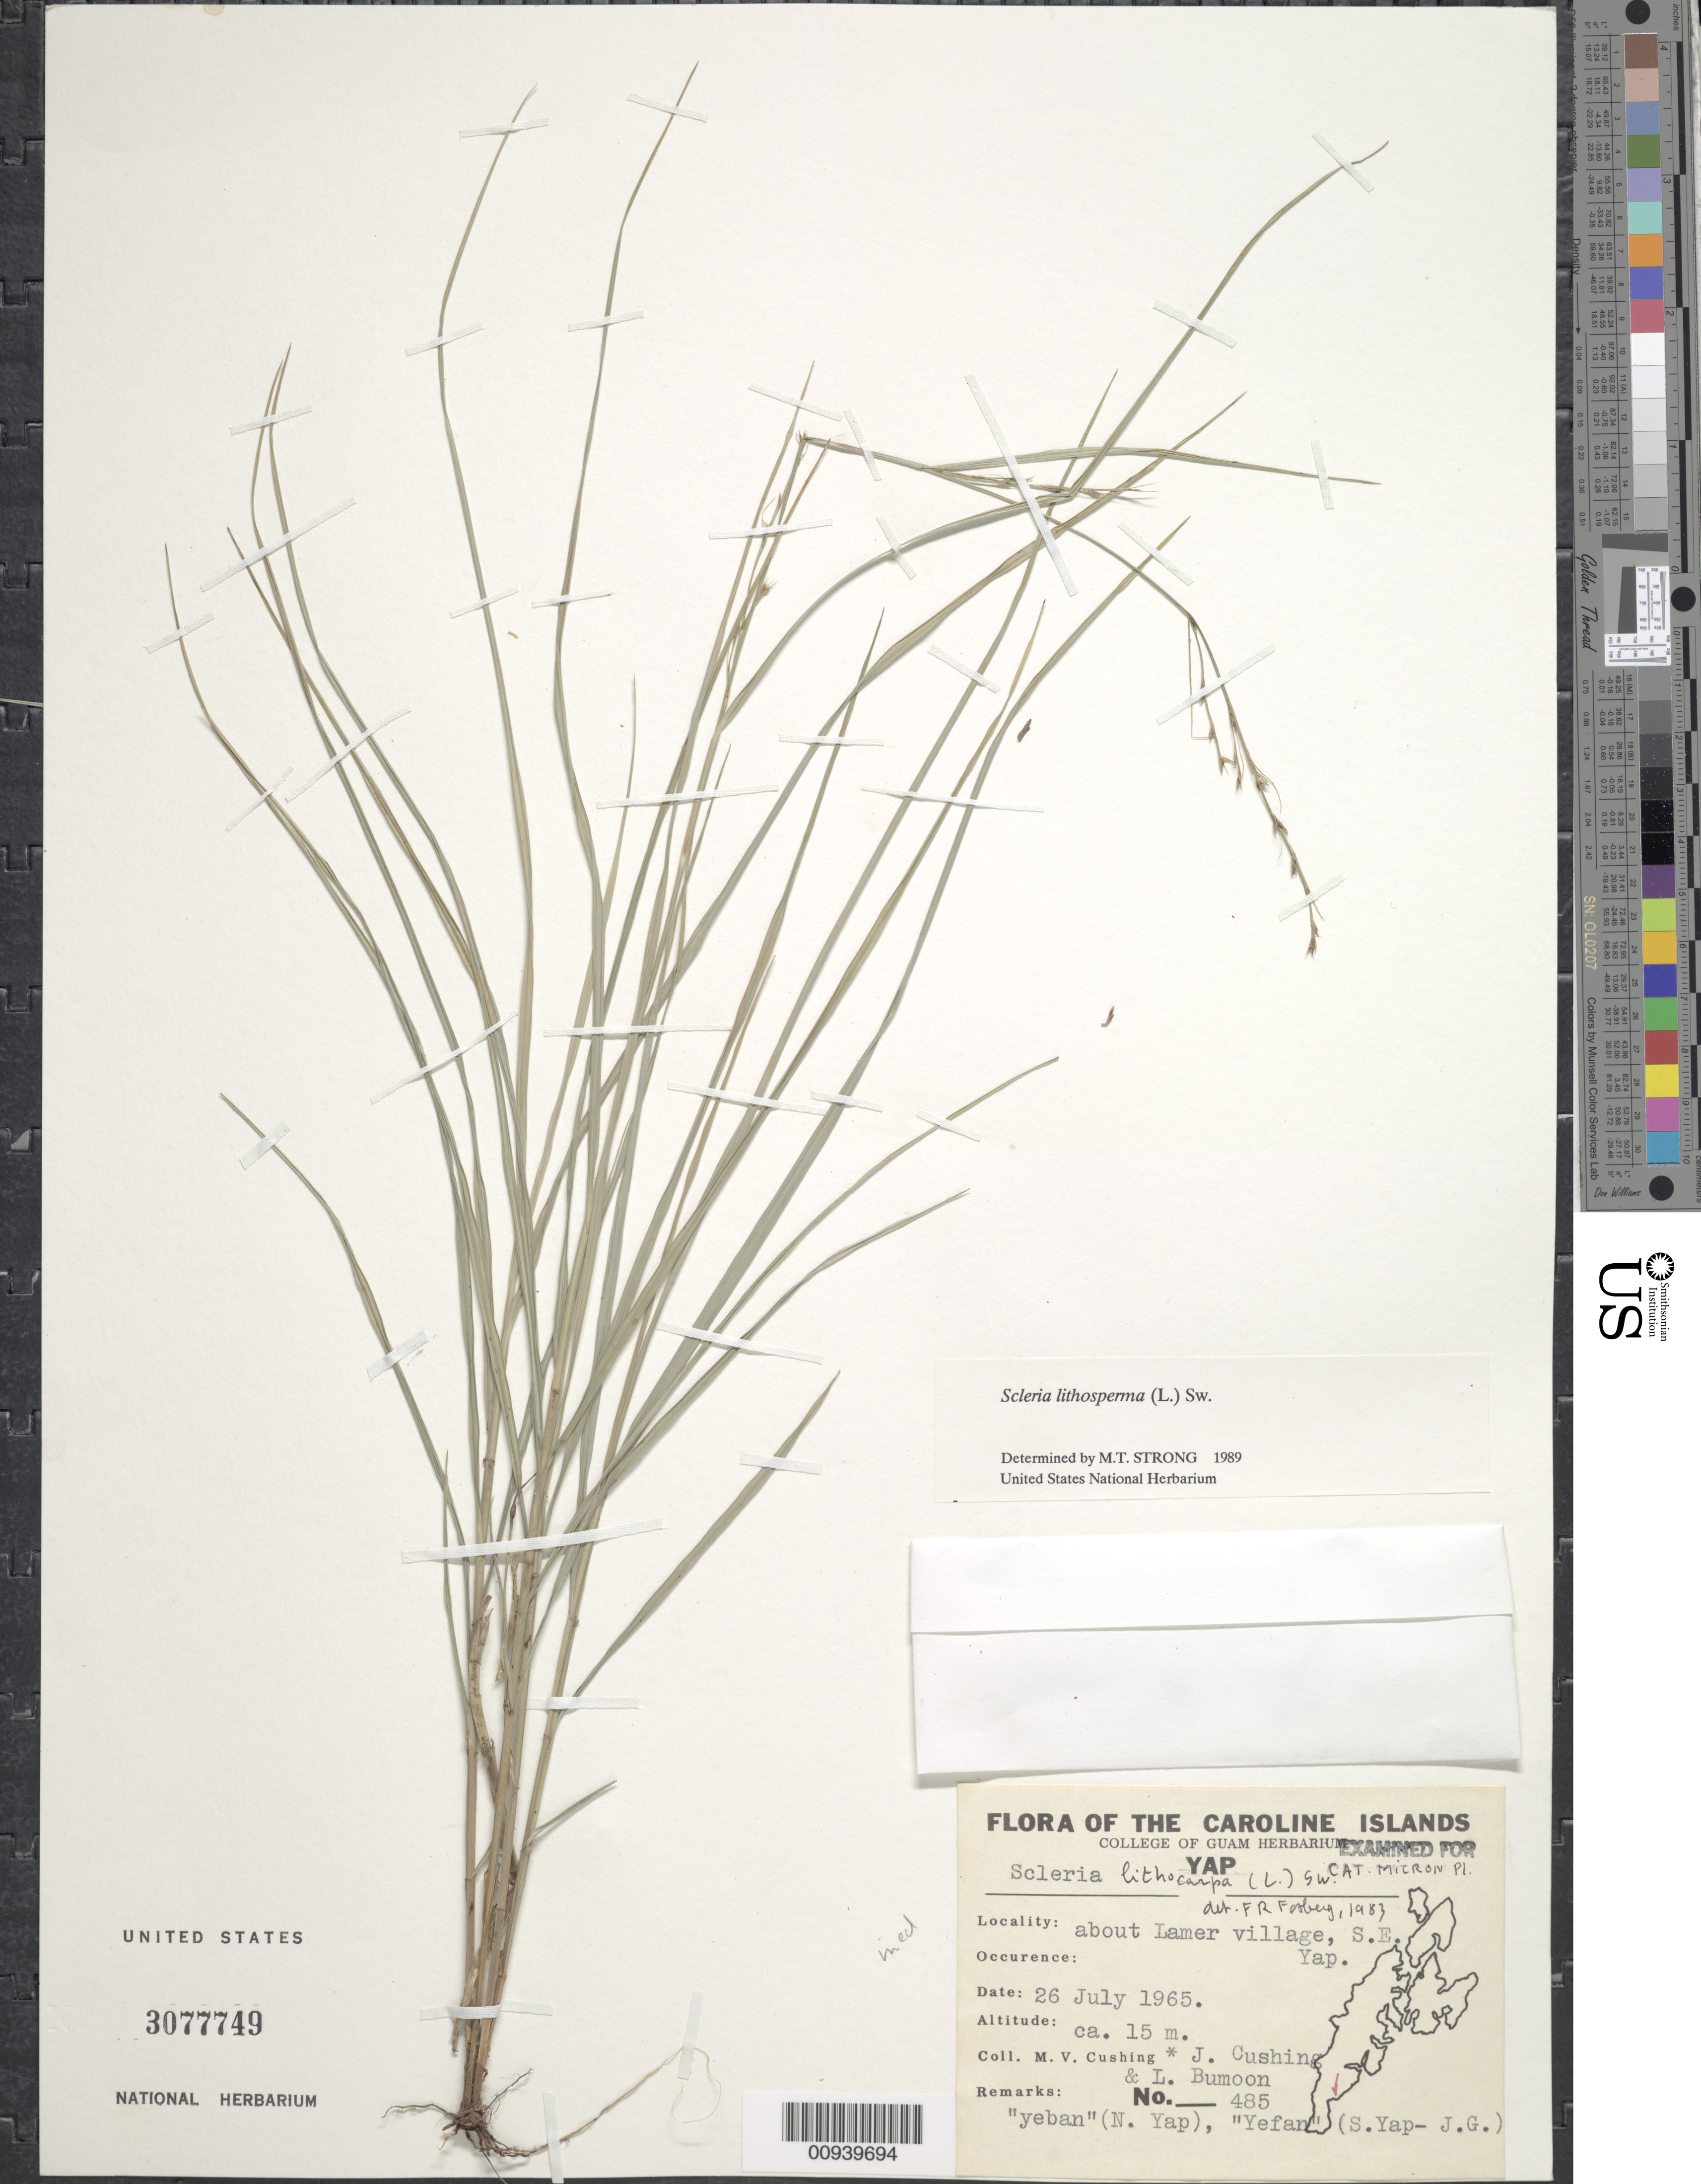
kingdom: Plantae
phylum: Tracheophyta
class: Liliopsida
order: Poales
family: Cyperaceae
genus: Scleria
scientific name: Scleria lithosperma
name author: (L.) Sw.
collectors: M. V. Cushing, J. Cushing & L. Bumoon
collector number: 485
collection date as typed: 26 Jul 1965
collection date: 1965-07-26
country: Micronesia, Federated States of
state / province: Yap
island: Yap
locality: about Lamer village, SE Yap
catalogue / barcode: US 3077749